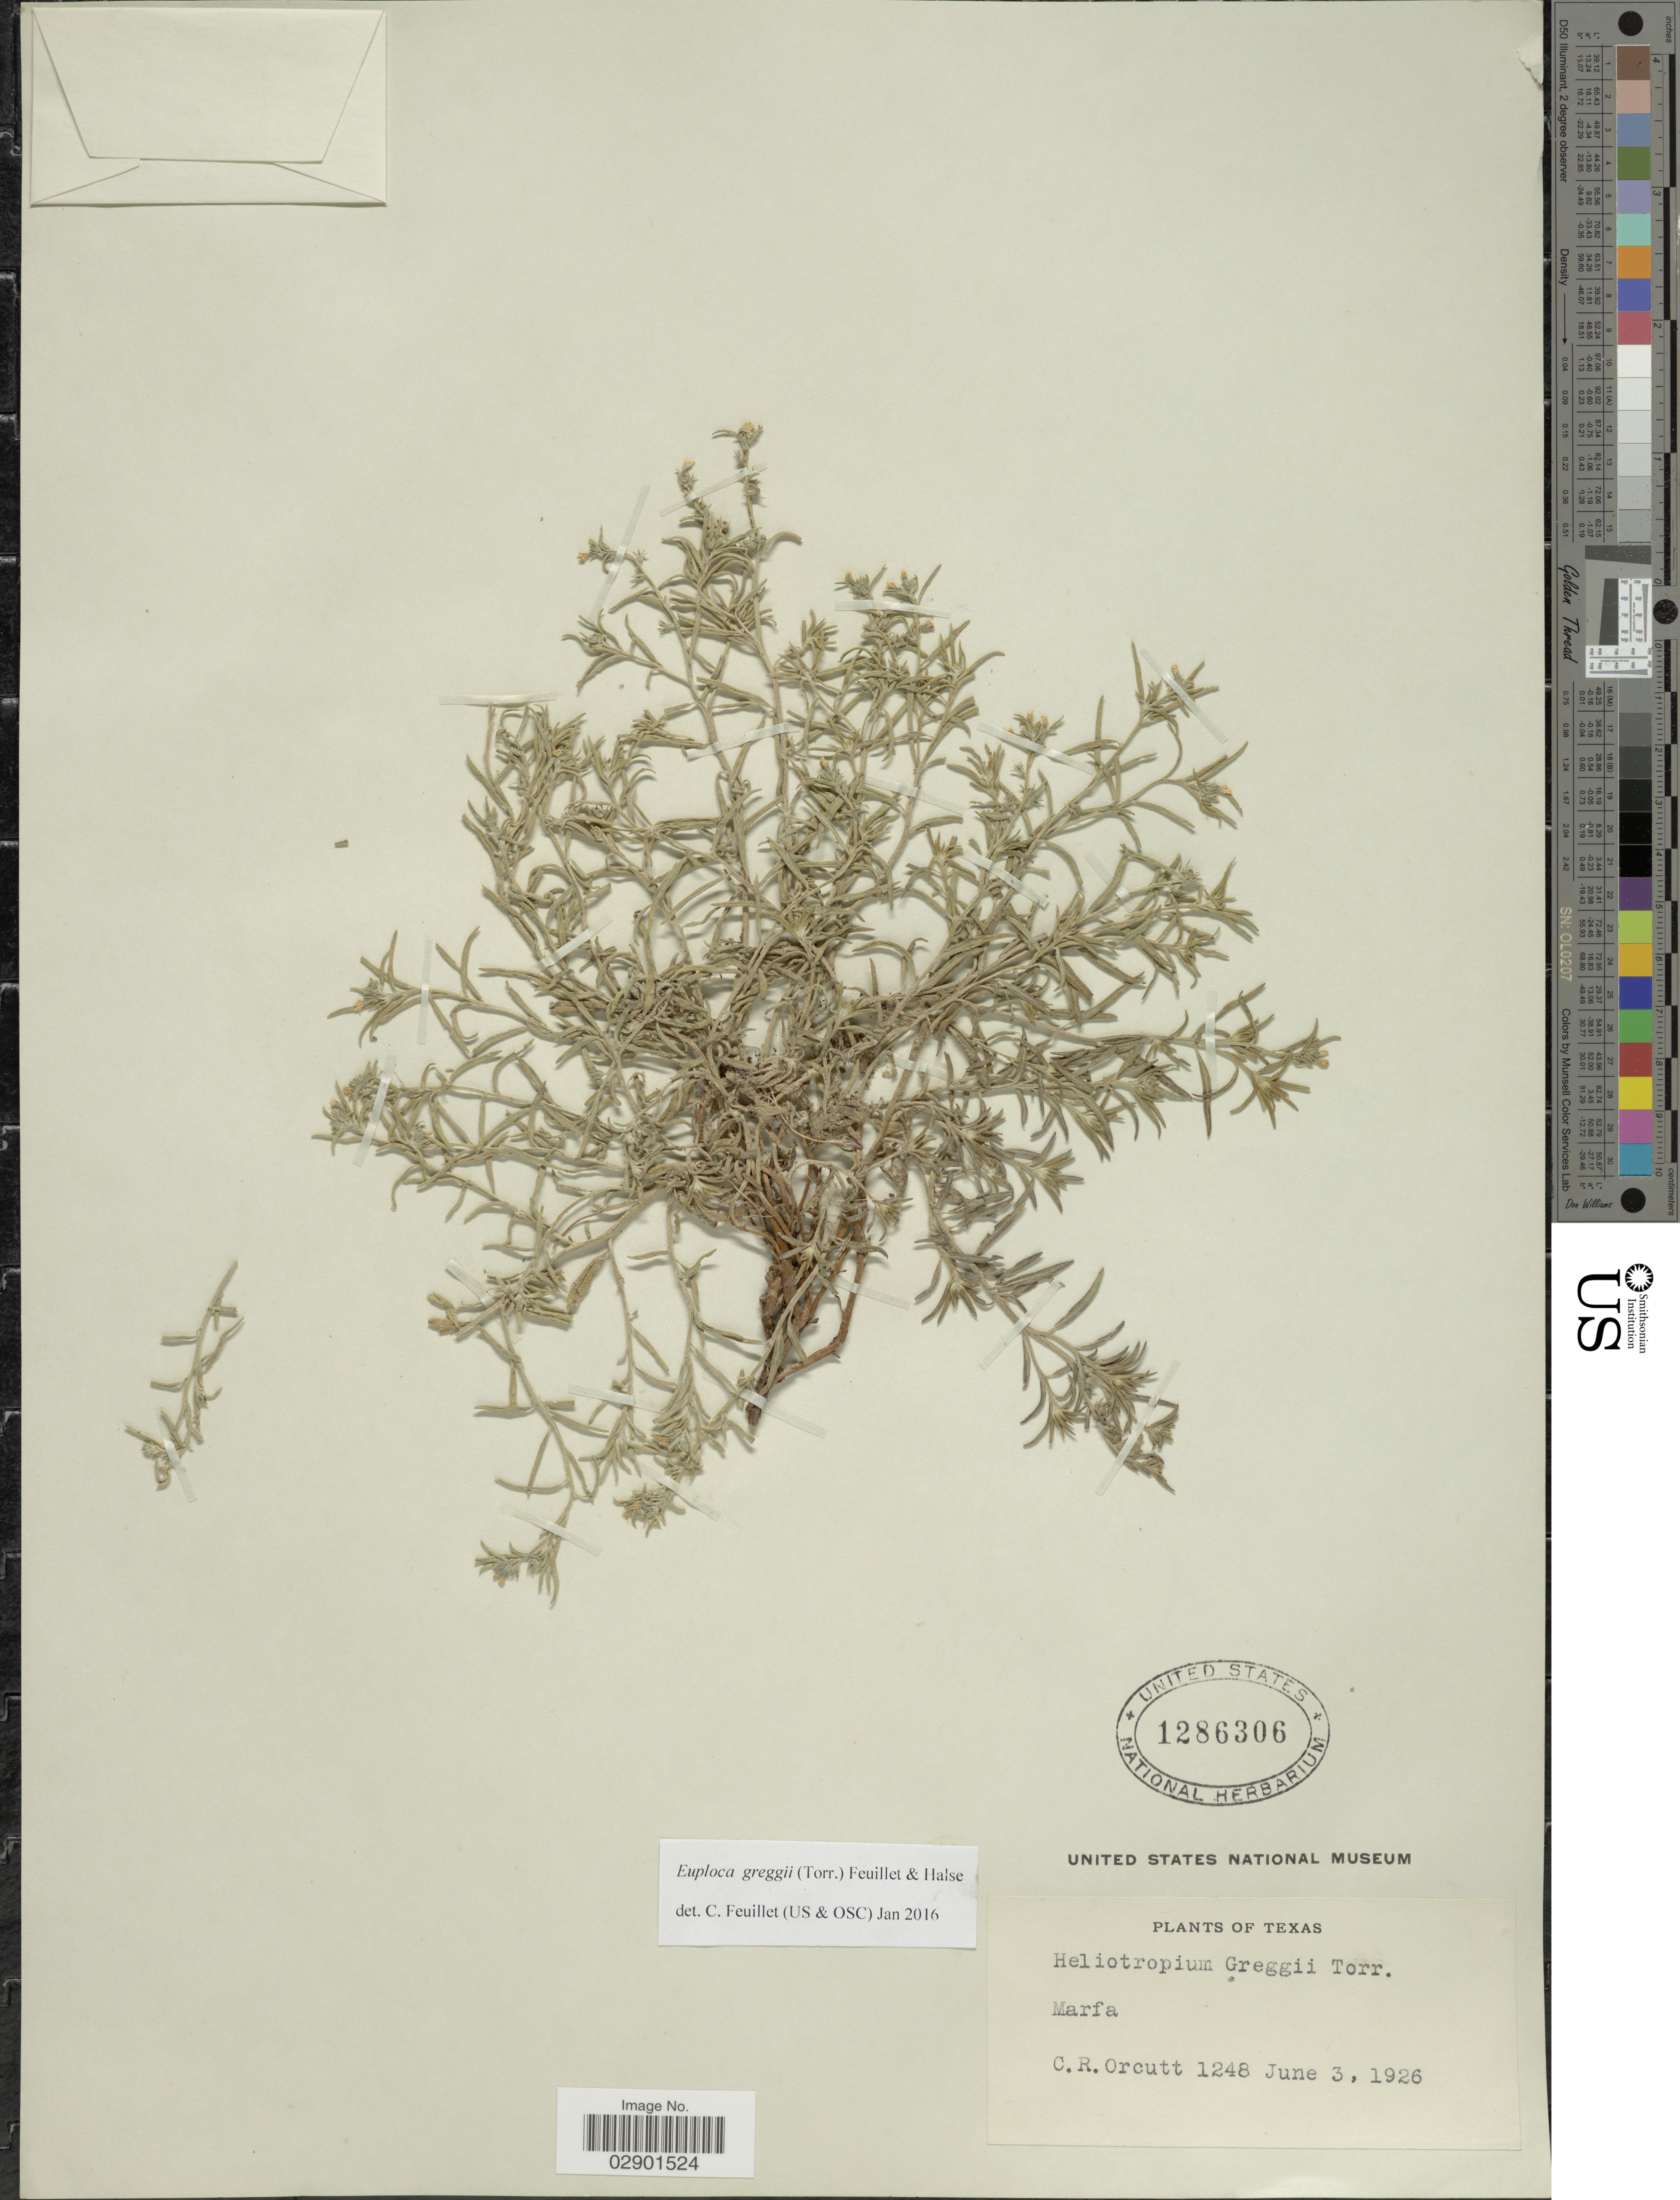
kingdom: Plantae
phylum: Tracheophyta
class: Magnoliopsida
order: Boraginales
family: Heliotropiaceae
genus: Euploca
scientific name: Euploca greggii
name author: (Torr.) Feuillet & Halse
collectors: C. R. Orcutt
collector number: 1248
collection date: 1926-06-03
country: United States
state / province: Texas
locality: Marfa.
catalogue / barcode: US 1286306